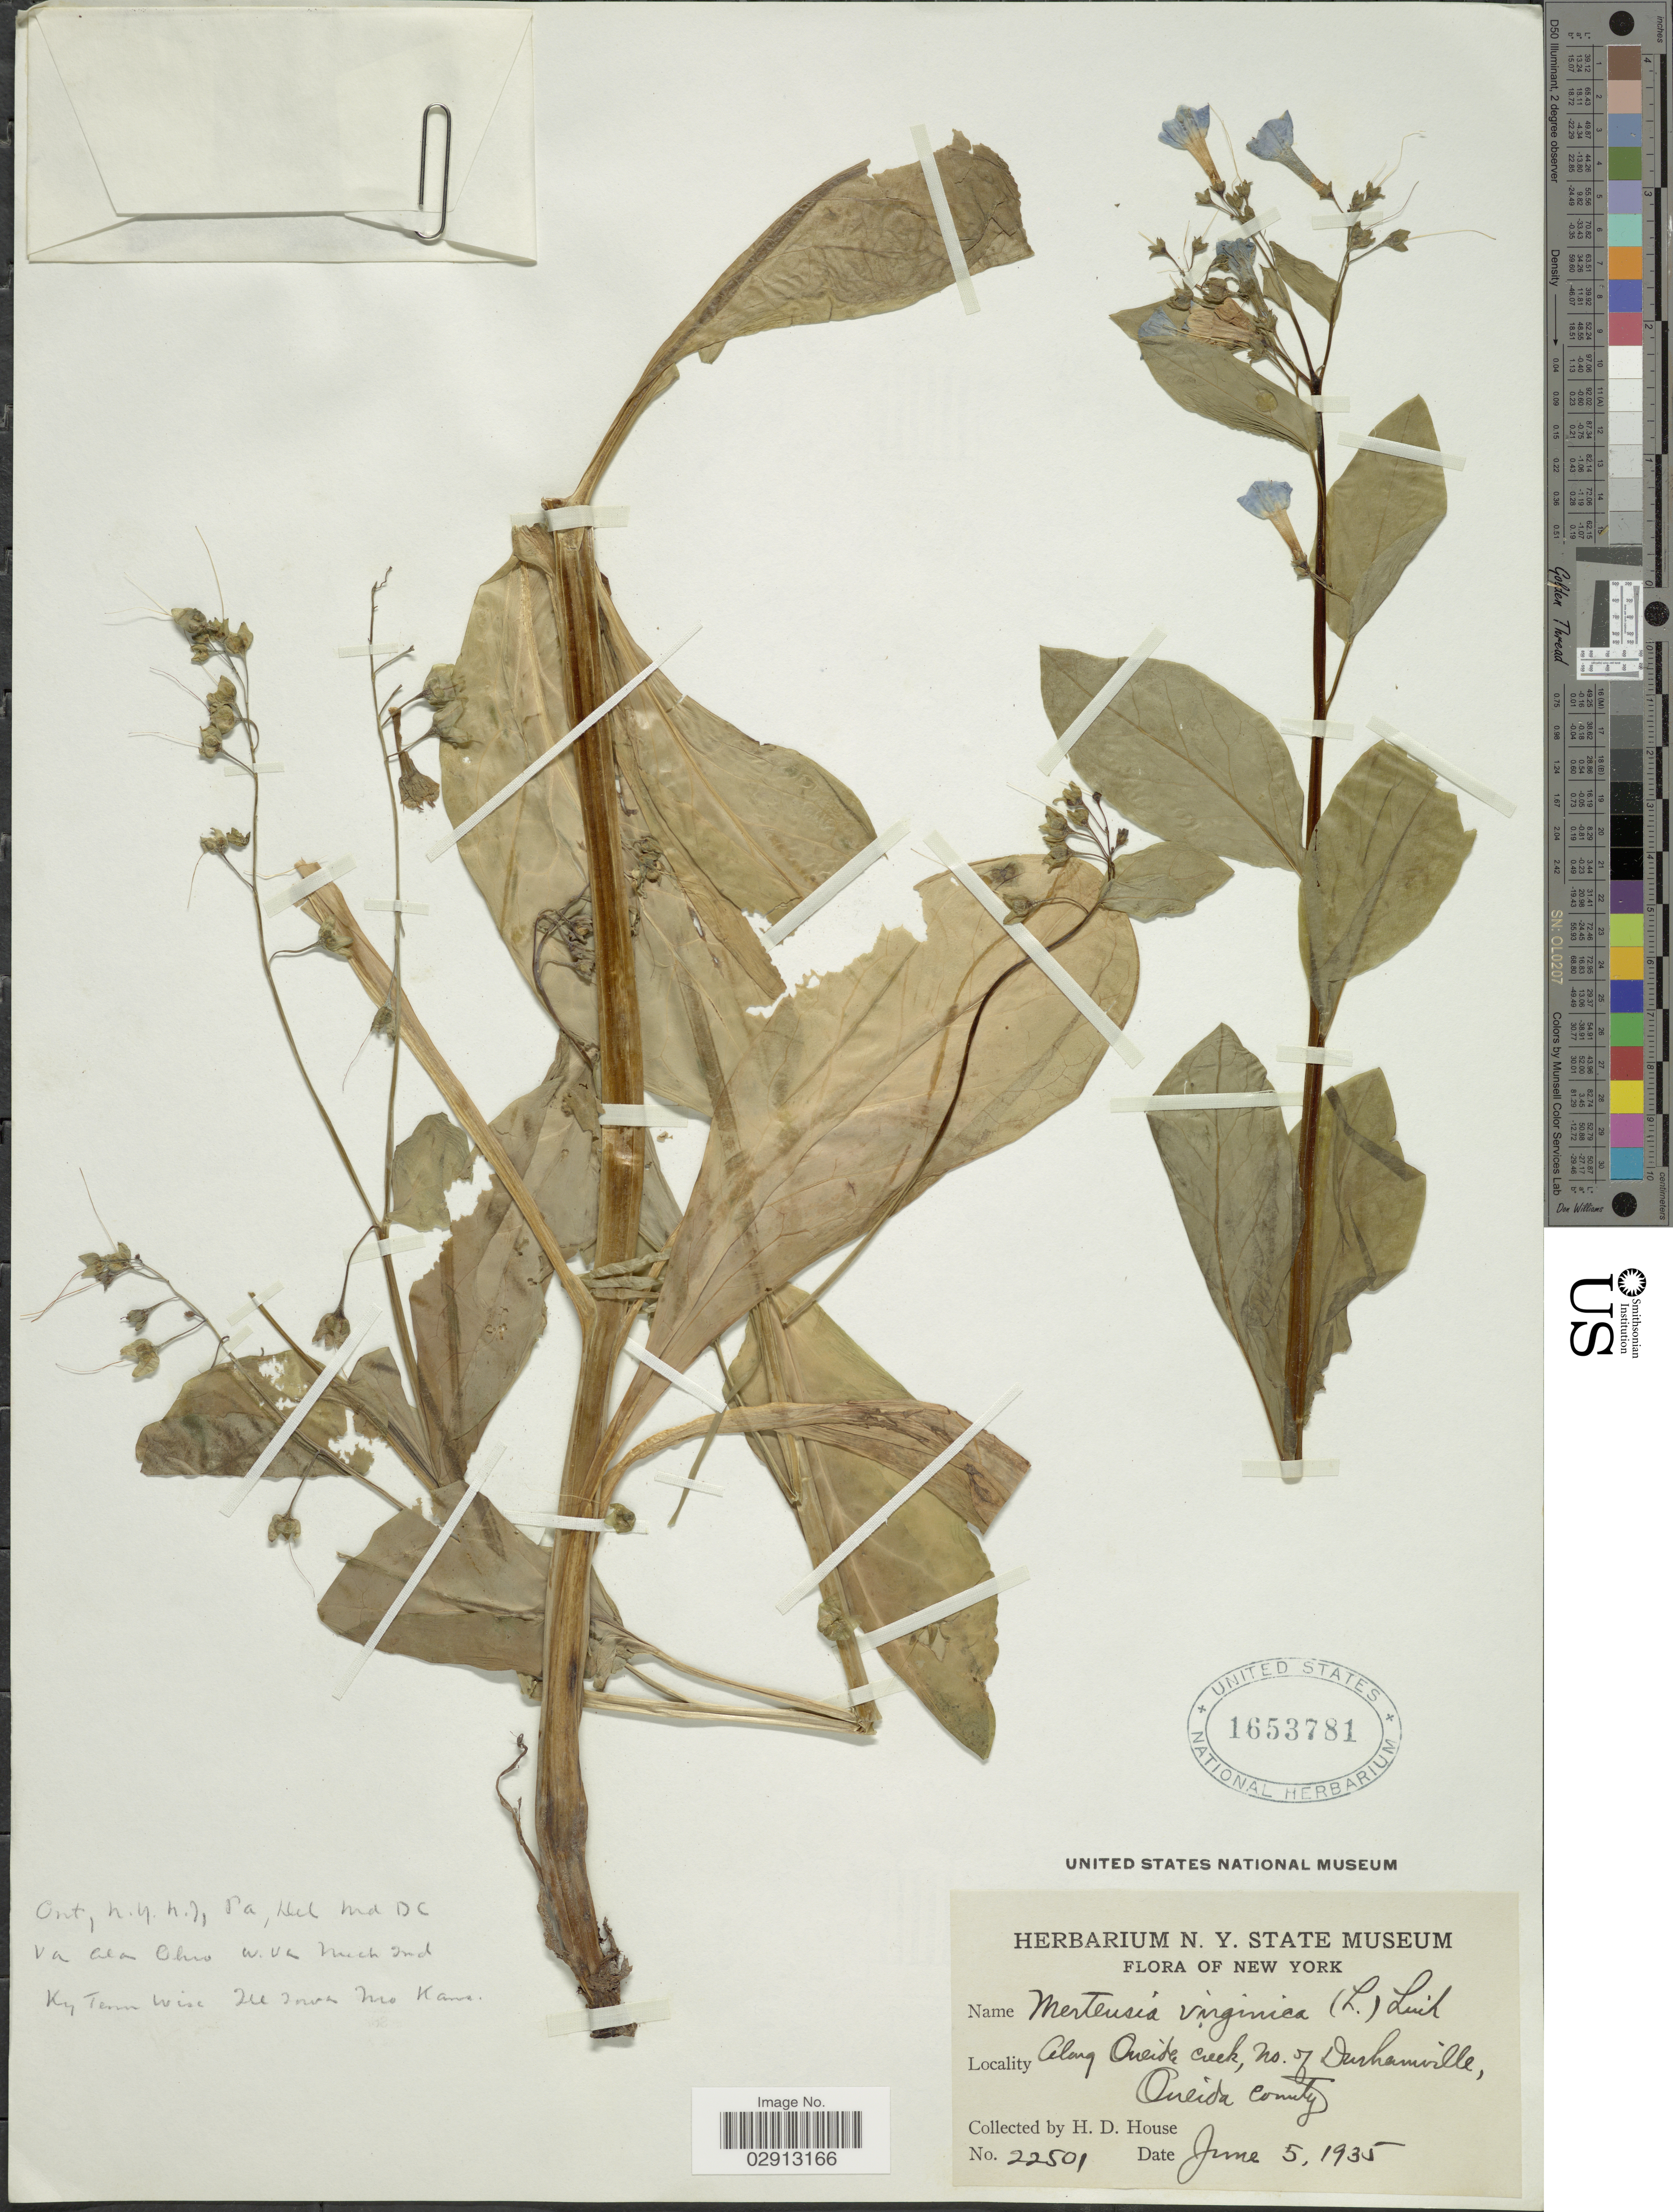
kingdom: Plantae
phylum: Tracheophyta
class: Magnoliopsida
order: Boraginales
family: Boraginaceae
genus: Mertensia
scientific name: Mertensia virginica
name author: (L.) Pers. ex Link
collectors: H. D. House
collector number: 22501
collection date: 1935-06-05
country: United States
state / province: New York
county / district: Oneida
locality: Along Oneida Creek, No. of Durhamville, Oneida County.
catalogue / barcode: US 1653781